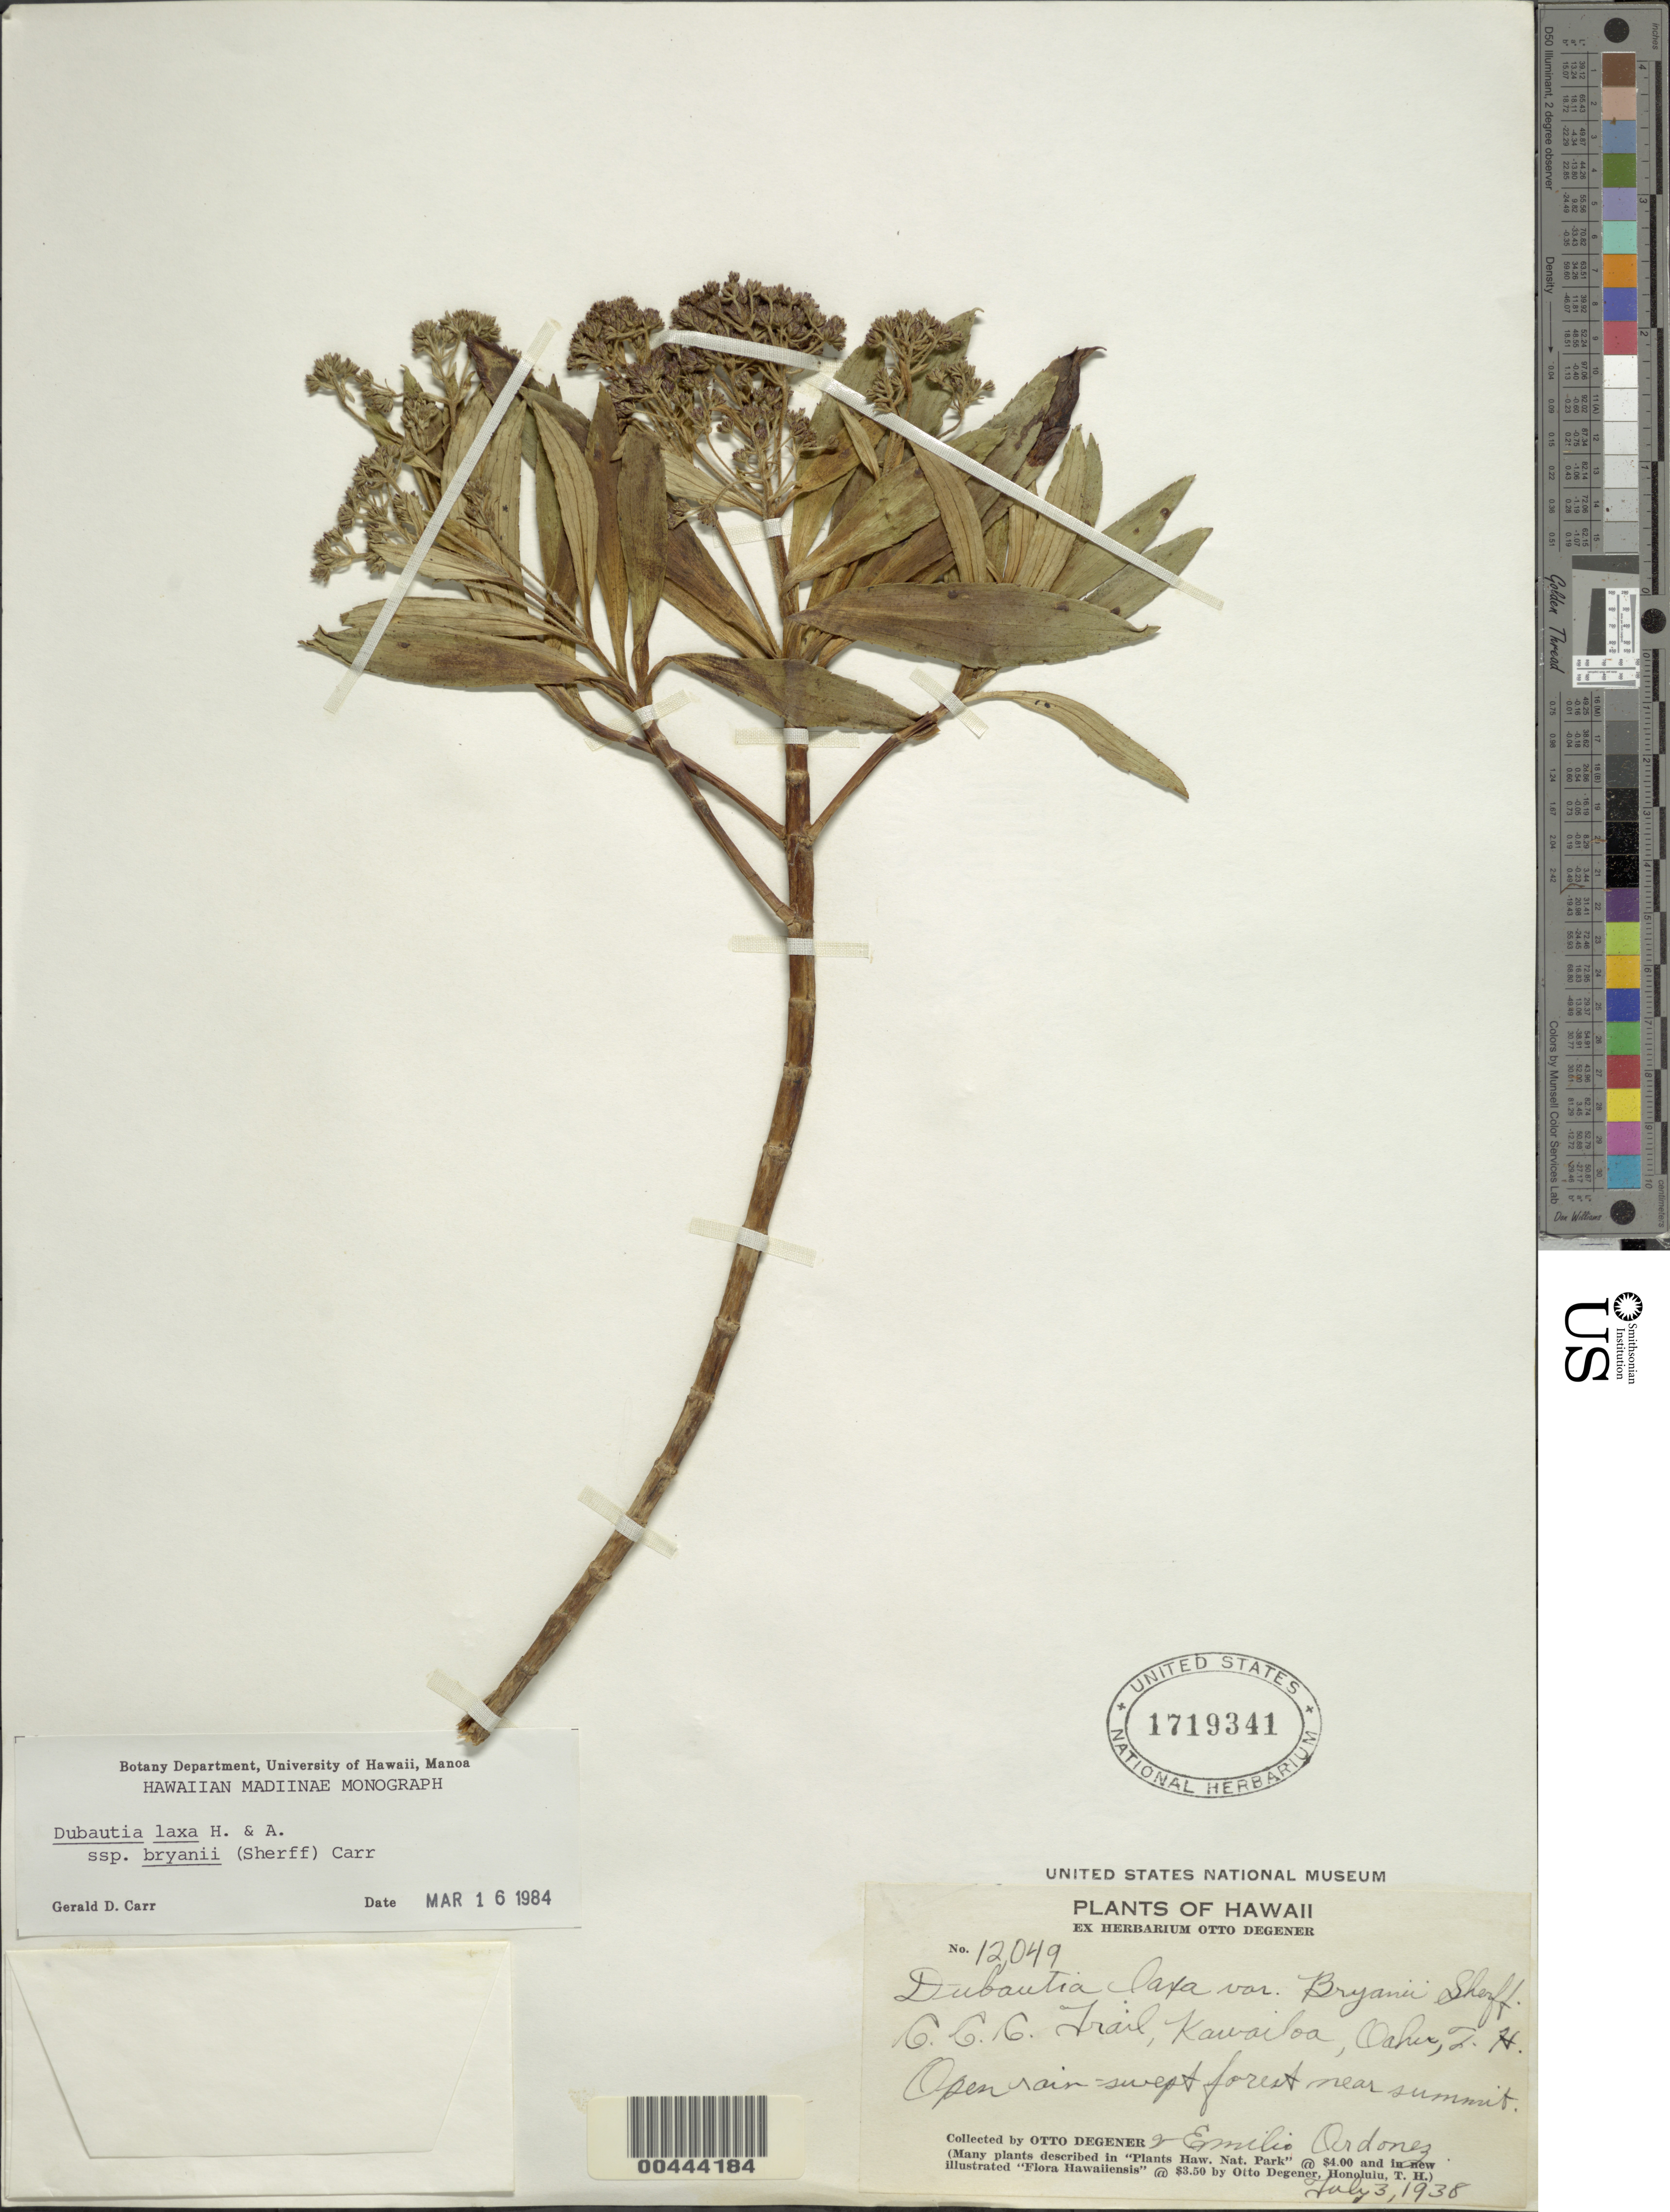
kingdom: Plantae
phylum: Tracheophyta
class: Magnoliopsida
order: Asterales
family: Asteraceae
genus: Dubautia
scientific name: Dubautia laxa subsp. bryanii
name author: (Sherff) G.D. Carr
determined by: Carr, G. D.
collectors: O. Degener & E. Ordonez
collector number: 12049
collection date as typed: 3 Jul 1938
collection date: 1938-07-03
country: United States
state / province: Hawaii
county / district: Honolulu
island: Oahu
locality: C.C.C. Trail, Kawailoa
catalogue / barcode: US 1719341